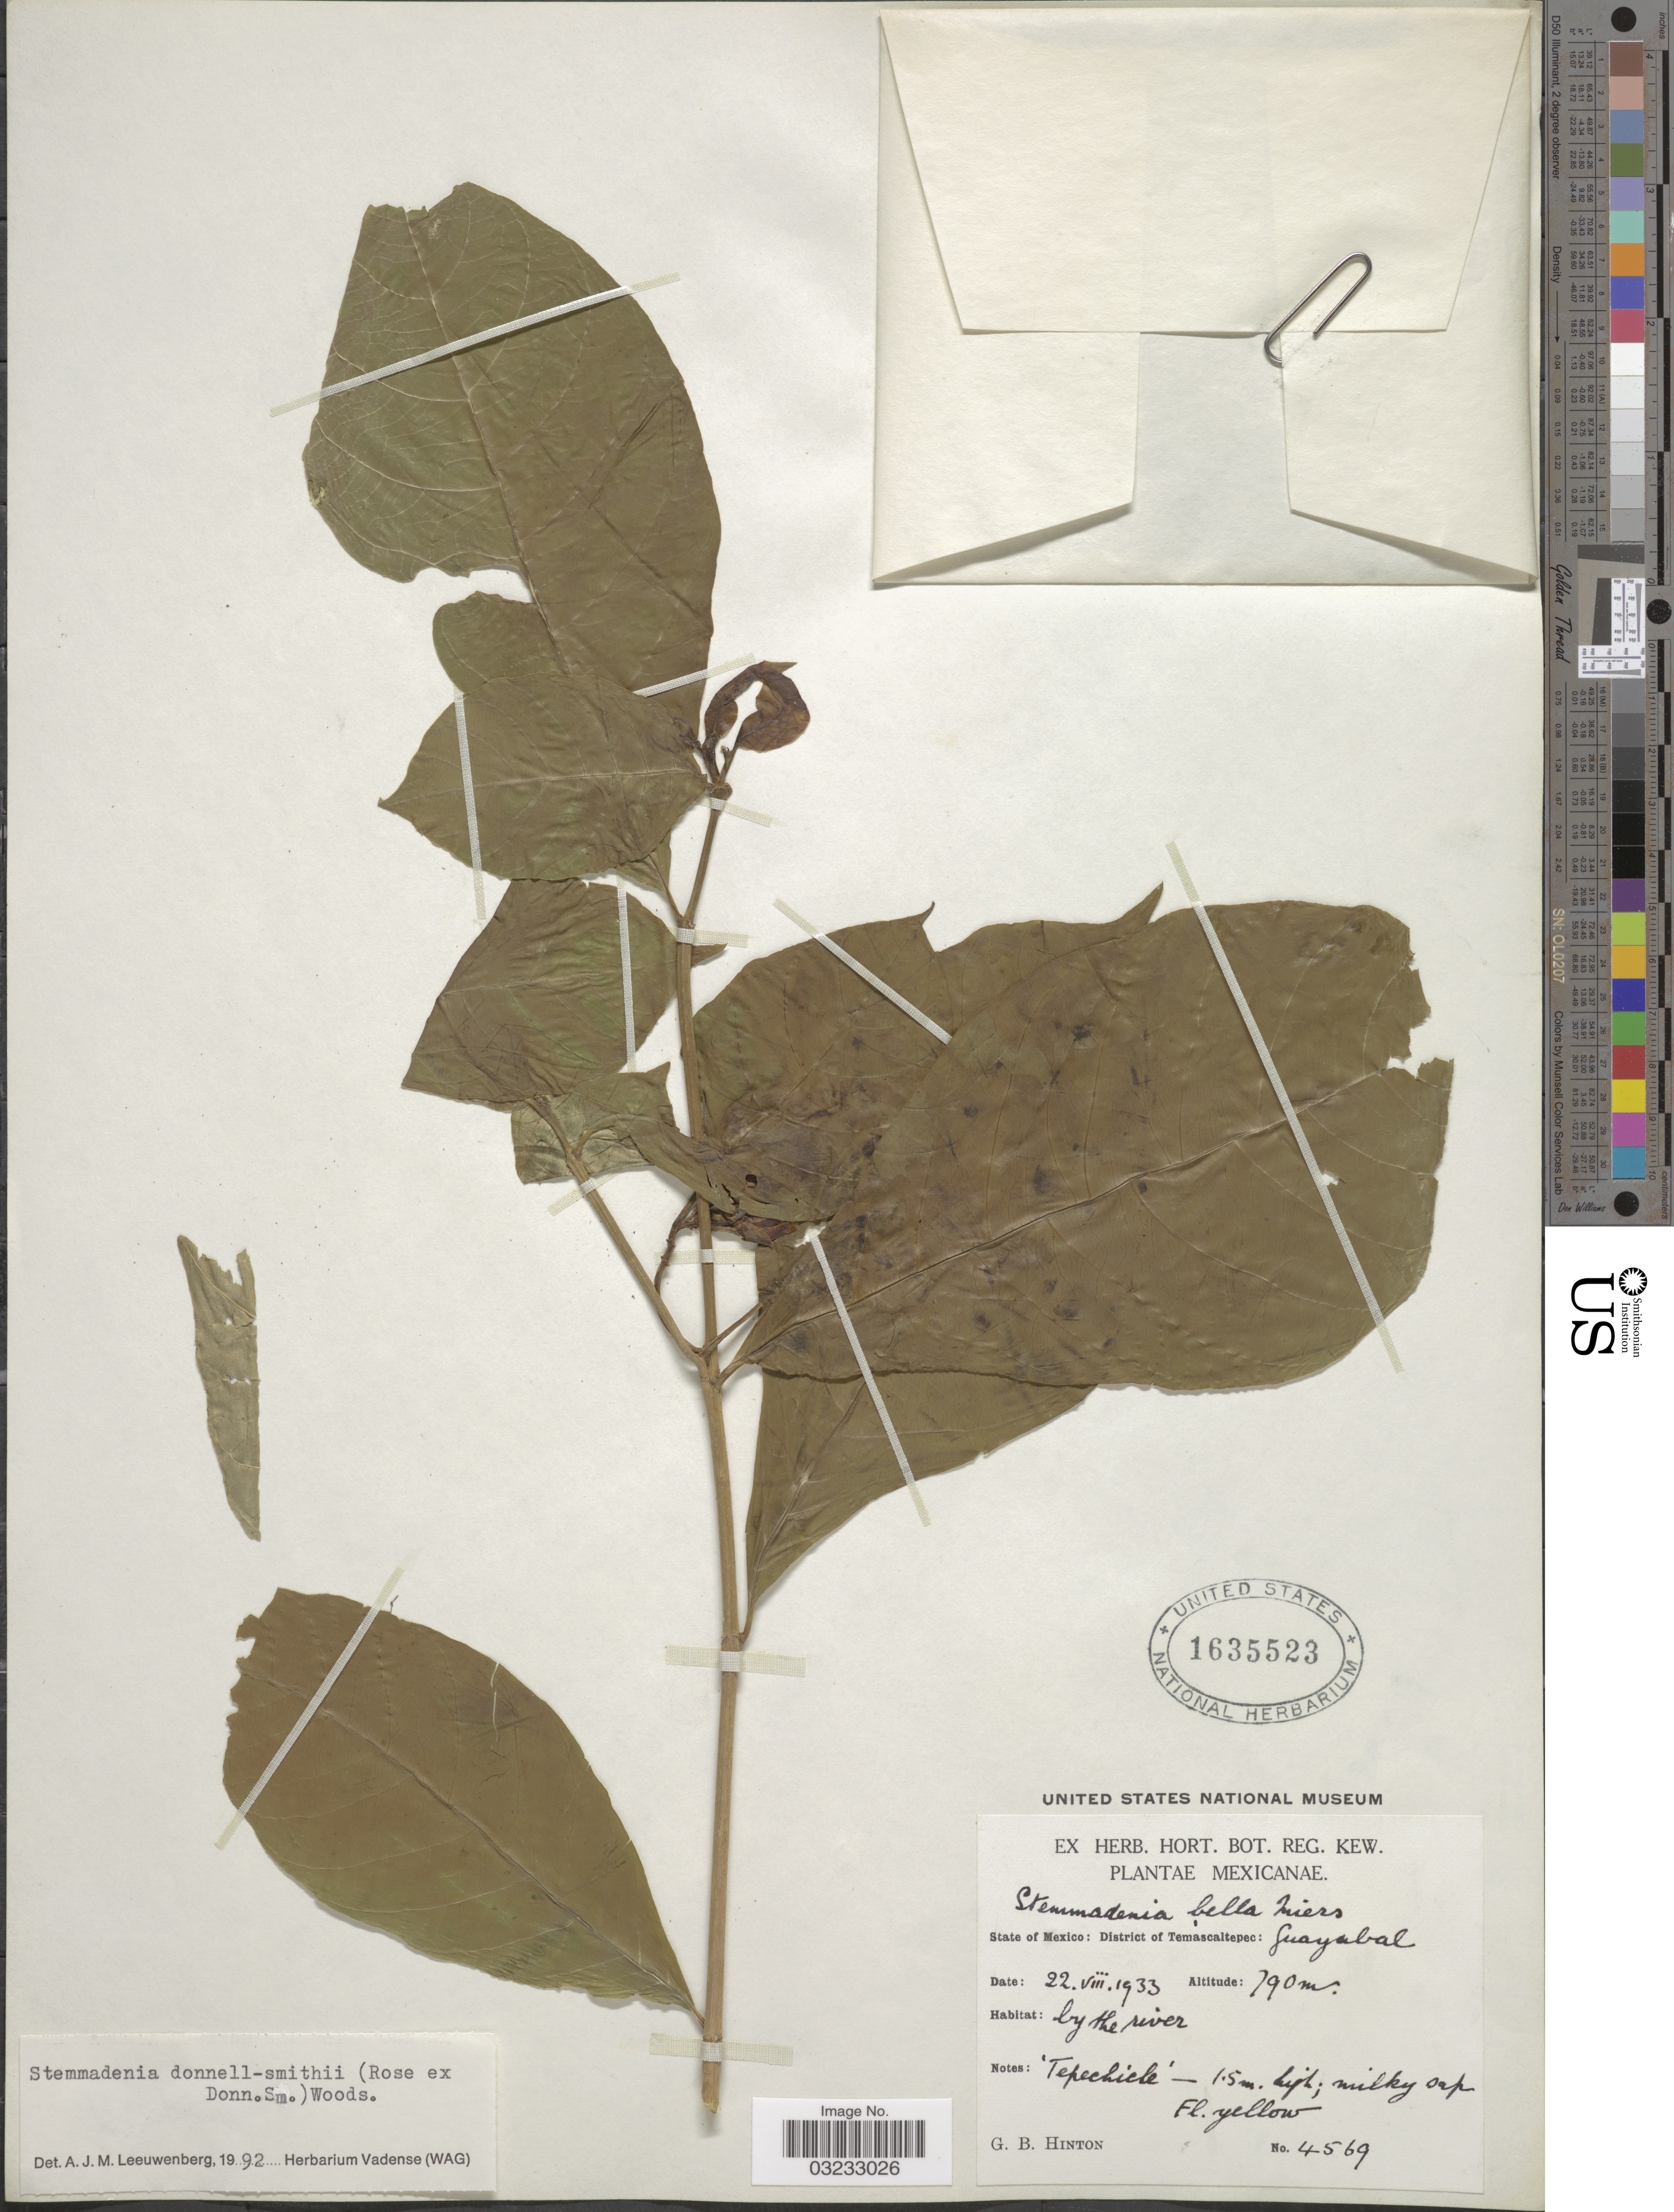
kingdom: Plantae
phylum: Tracheophyta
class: Magnoliopsida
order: Gentianales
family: Apocynaceae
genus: Stemmadenia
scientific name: Stemmadenia donnell-smithii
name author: (Rose ex Donn. Sm.) Woodson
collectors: G. B. Hinton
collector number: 4569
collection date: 1933-08-22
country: Mexico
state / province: México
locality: District of Temascaltepec: Guayabal, by the river.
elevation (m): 790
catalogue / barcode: US 1635523